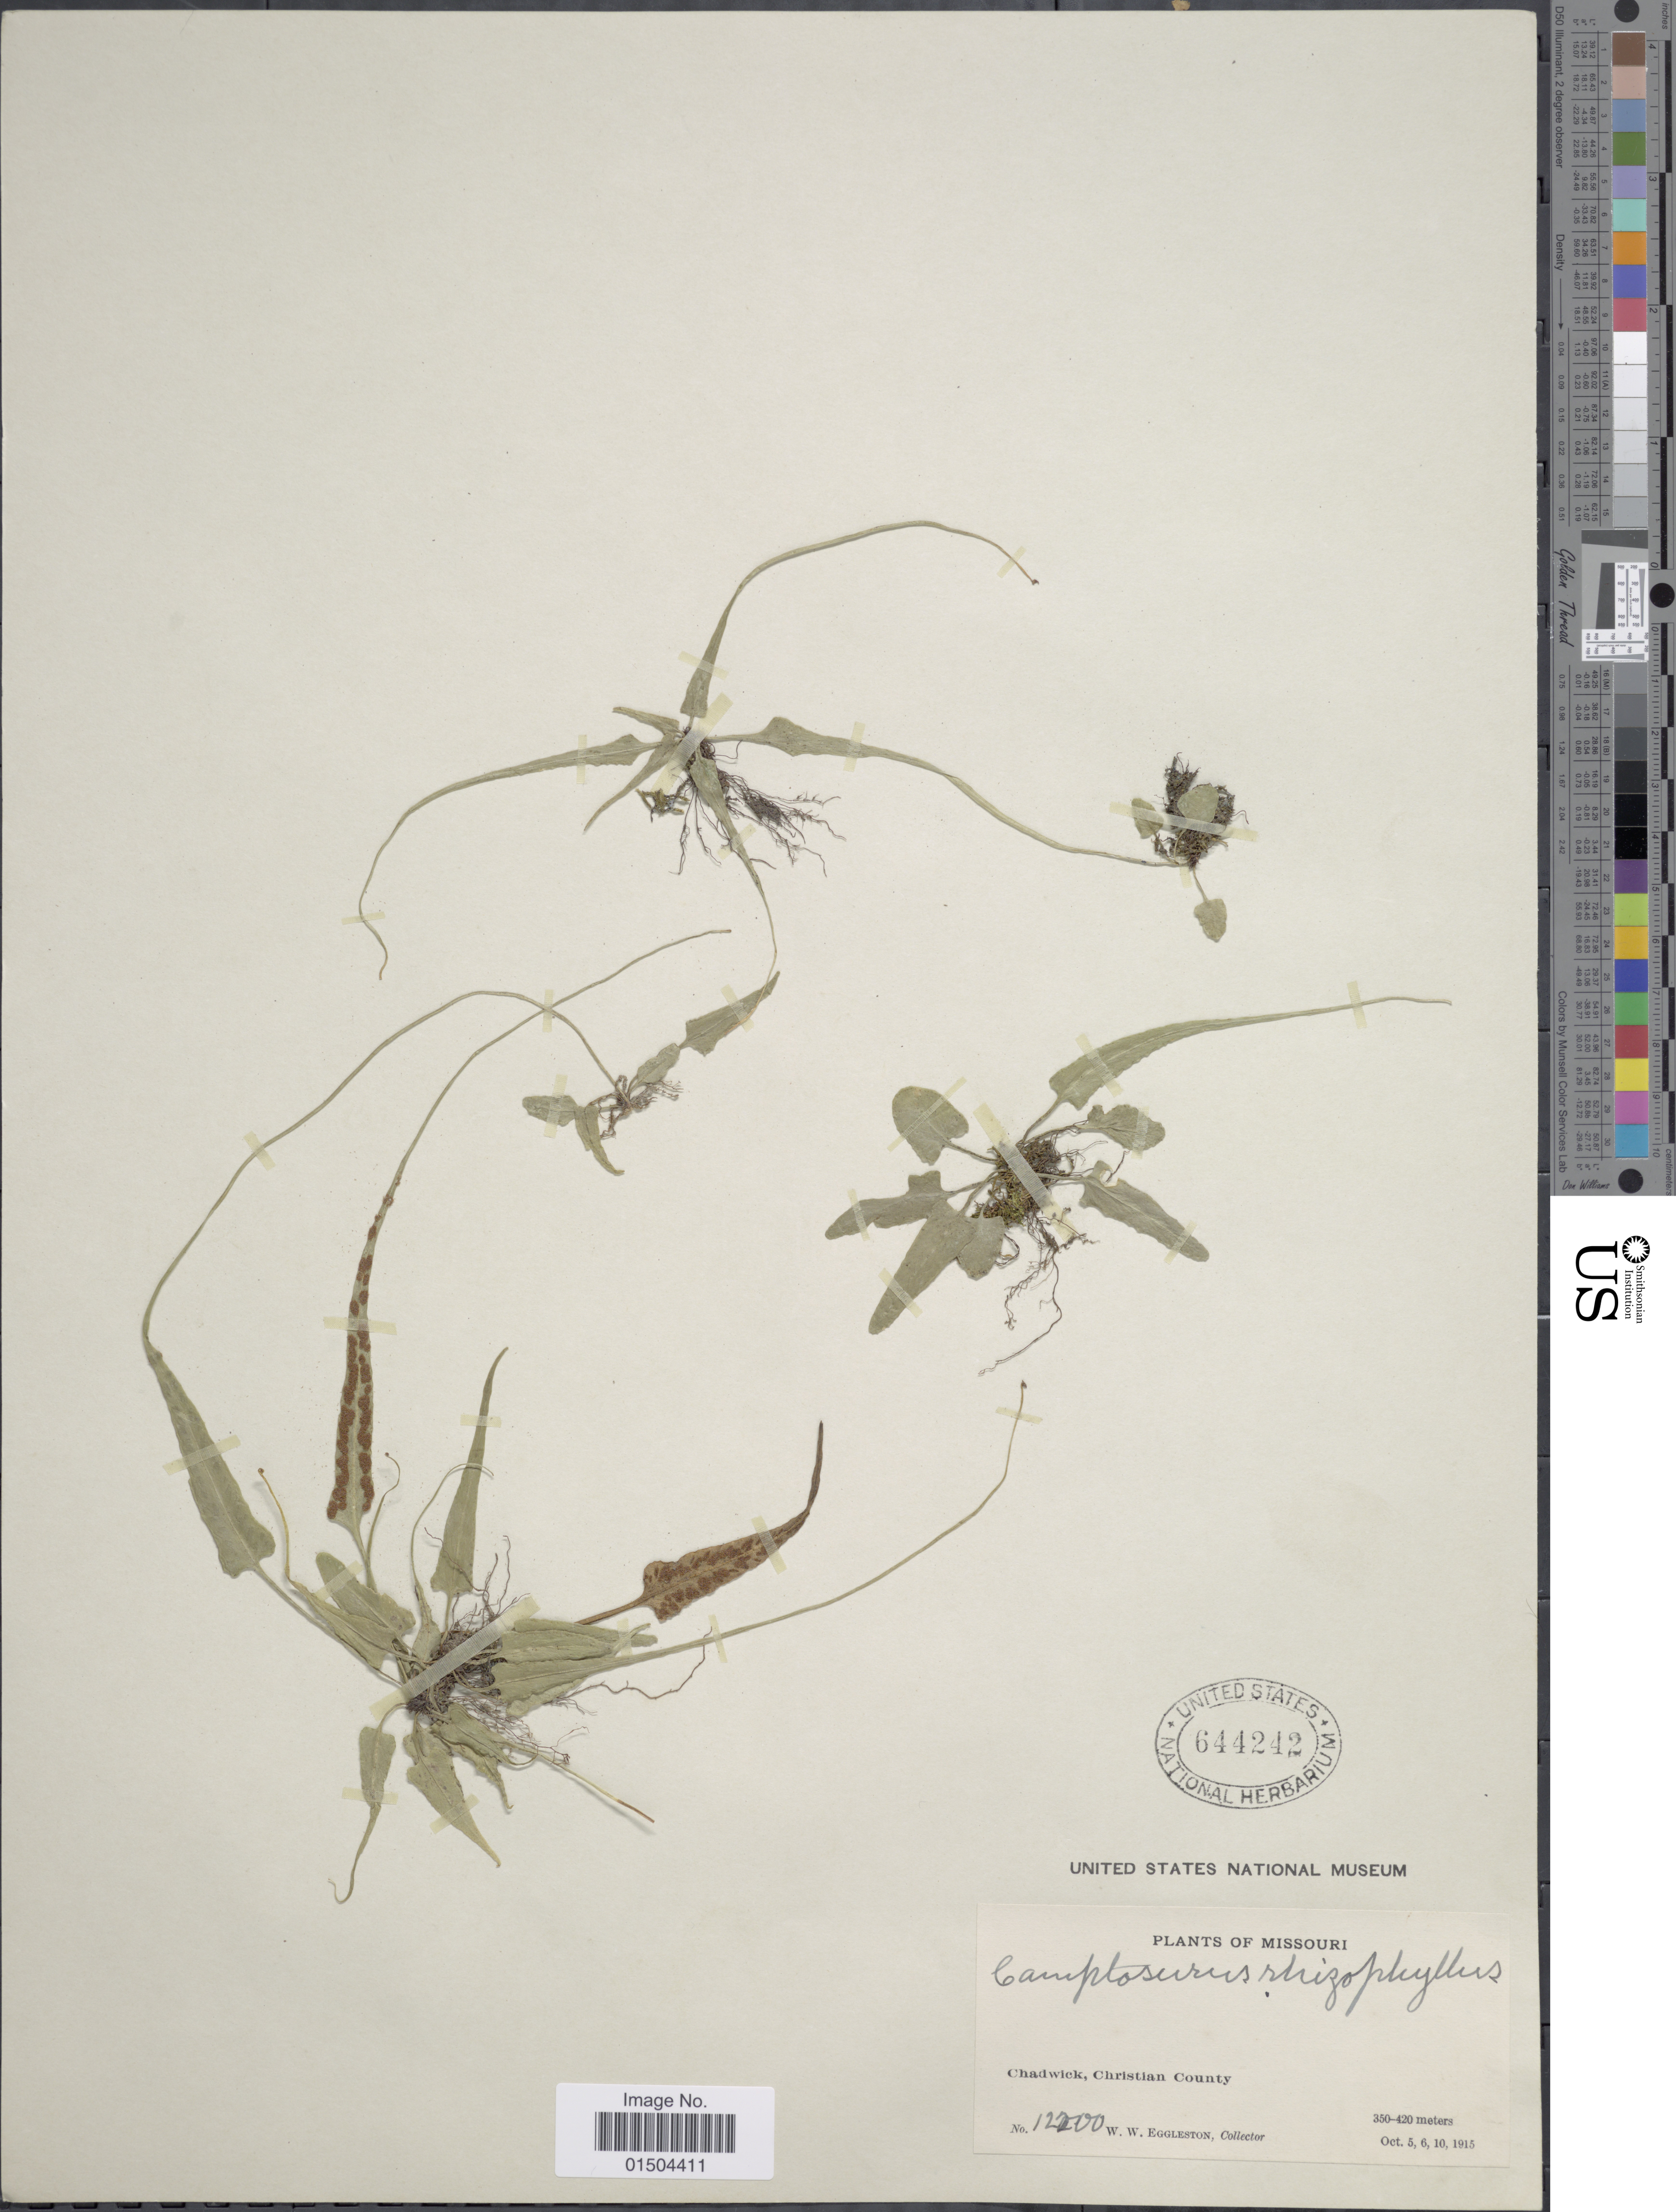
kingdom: Plantae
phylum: Tracheophyta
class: Polypodiopsida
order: Polypodiales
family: Aspleniaceae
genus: Asplenium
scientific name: Asplenium rhizophyllum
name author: L.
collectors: W. W. Eggleston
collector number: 12200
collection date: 1915-10-05/1915-10-10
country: United States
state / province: Missouri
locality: Chadwick, Christian County.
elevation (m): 350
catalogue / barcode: US 644242